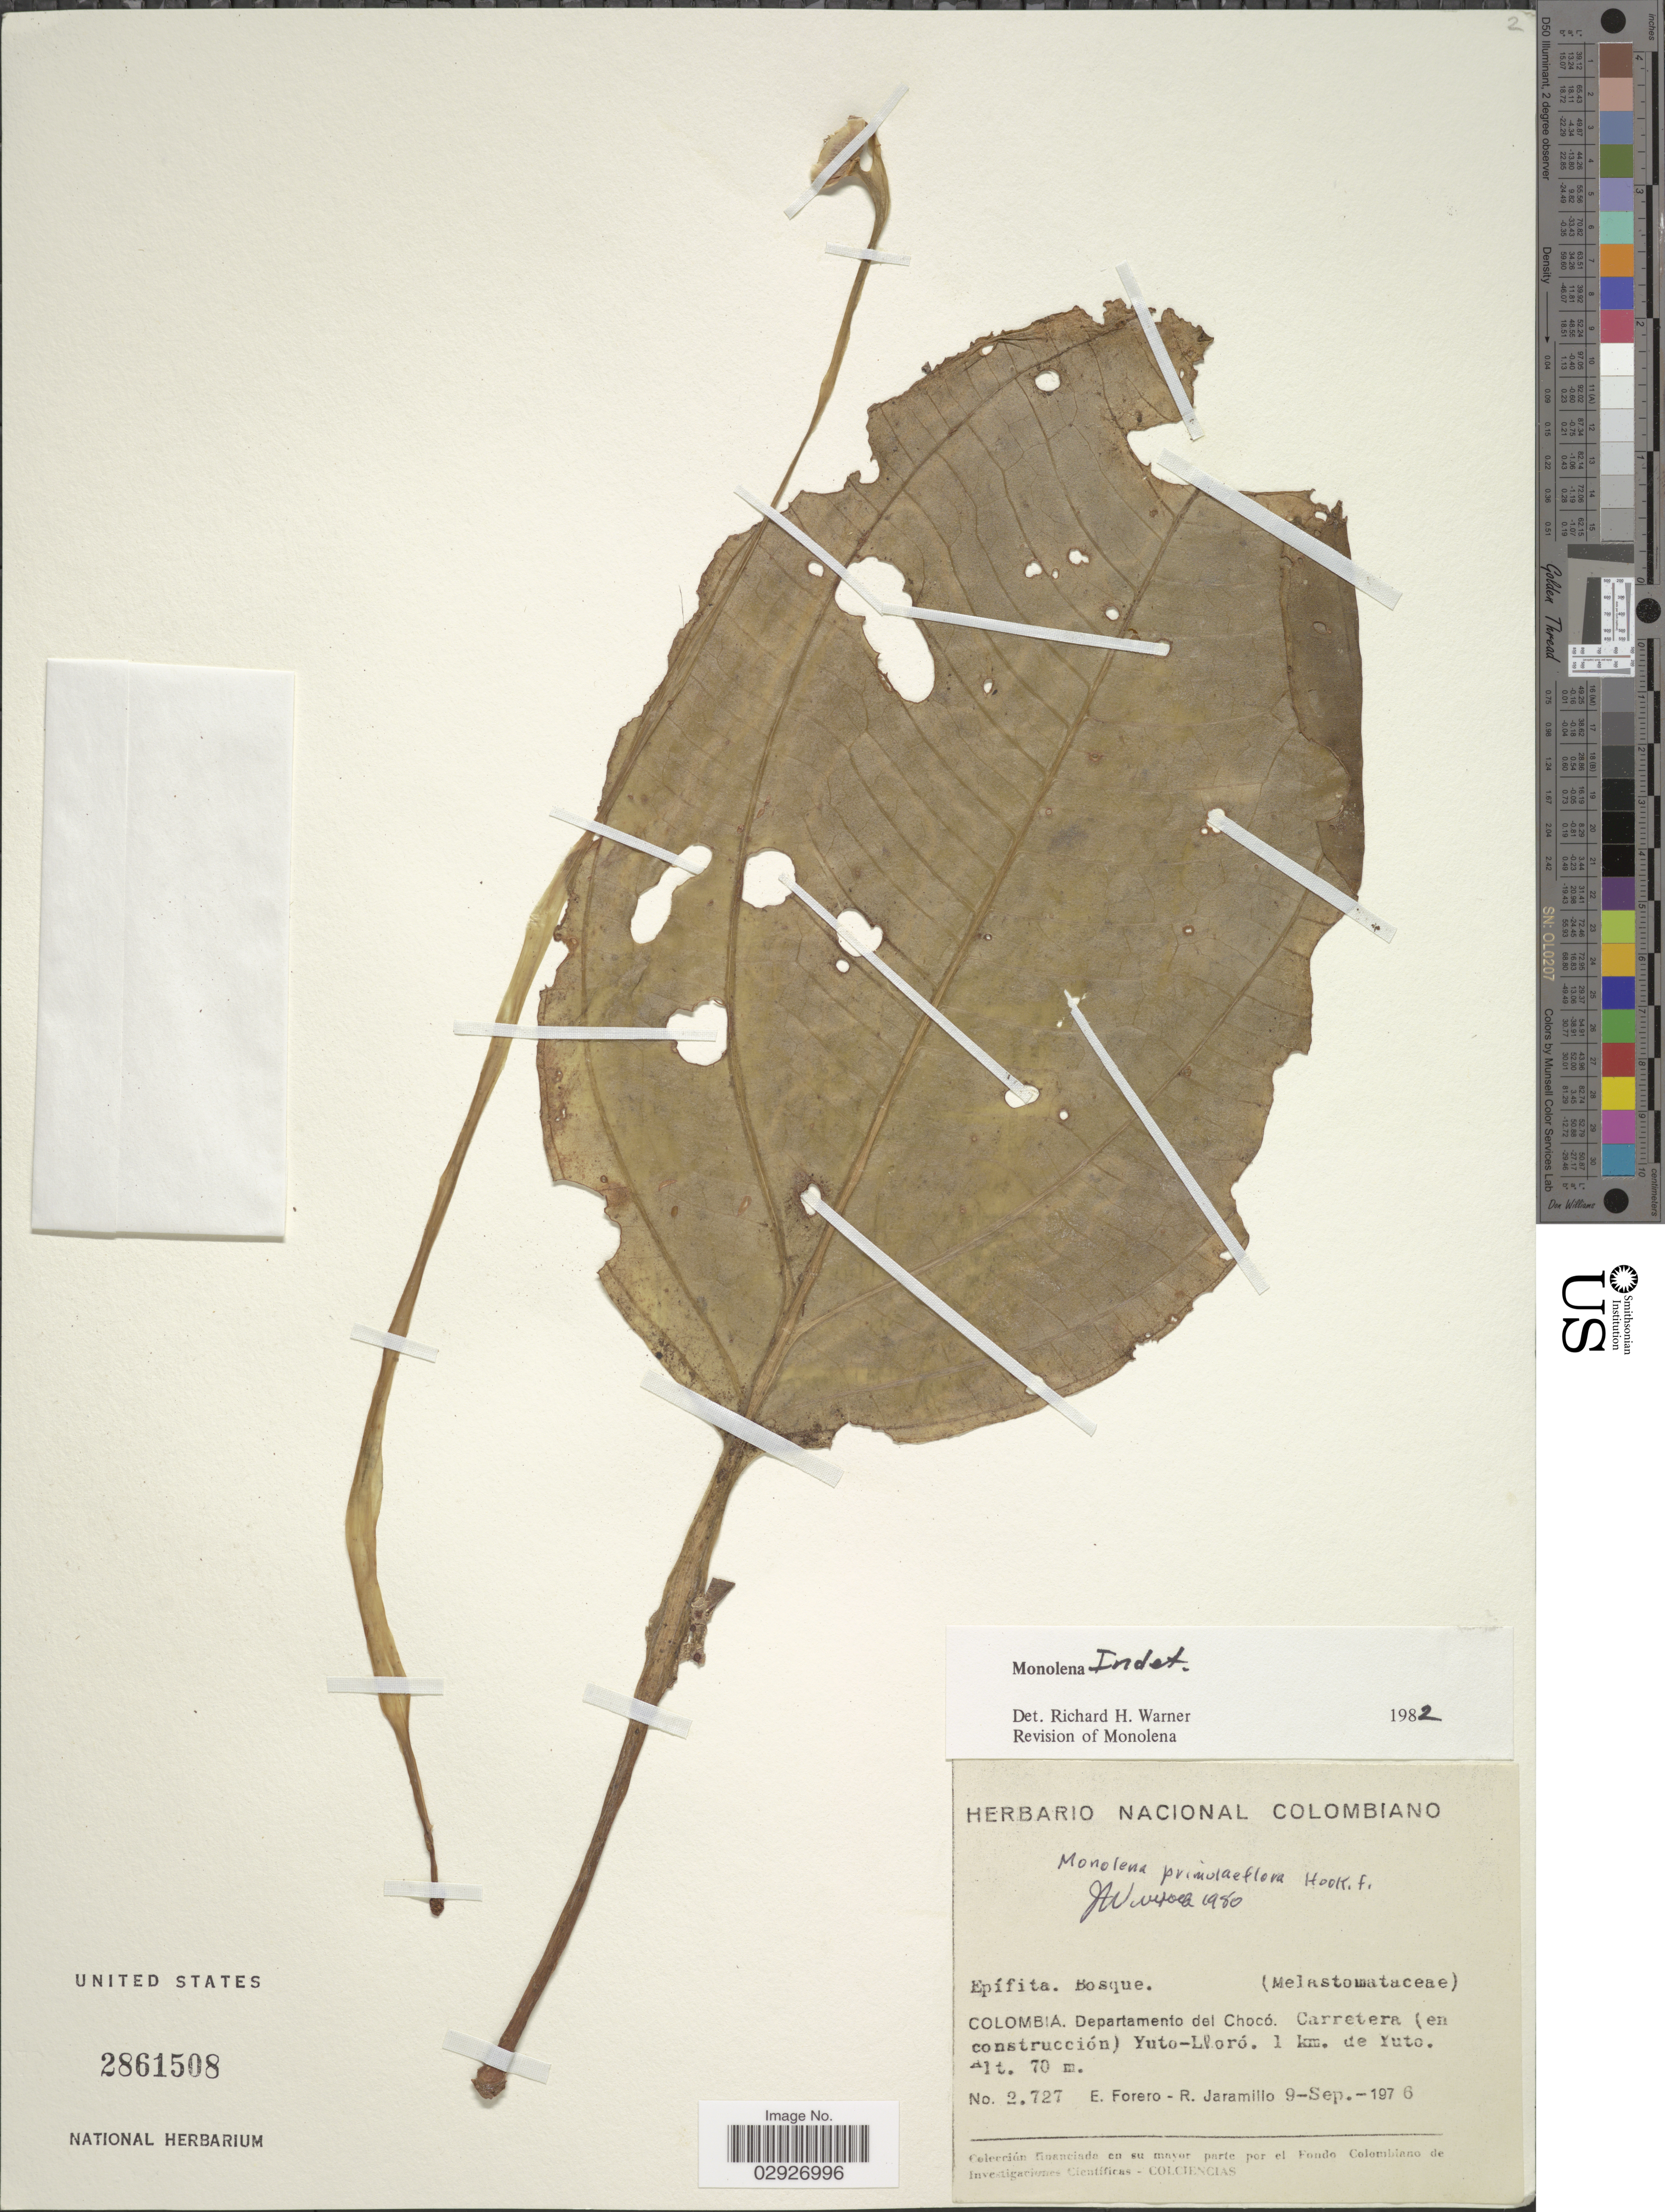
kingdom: Plantae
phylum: Tracheophyta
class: Magnoliopsida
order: Myrtales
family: Melastomataceae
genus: Monolena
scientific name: Monolena sp.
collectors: E. Forero & R. Jaramillo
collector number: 2727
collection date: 1976-09-09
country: Colombia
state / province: Chocó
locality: Departamento del Chocó. Carretera (en construcción) Yuto-Lloró. 1 km. de Yuto.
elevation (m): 70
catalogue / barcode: US 2861508